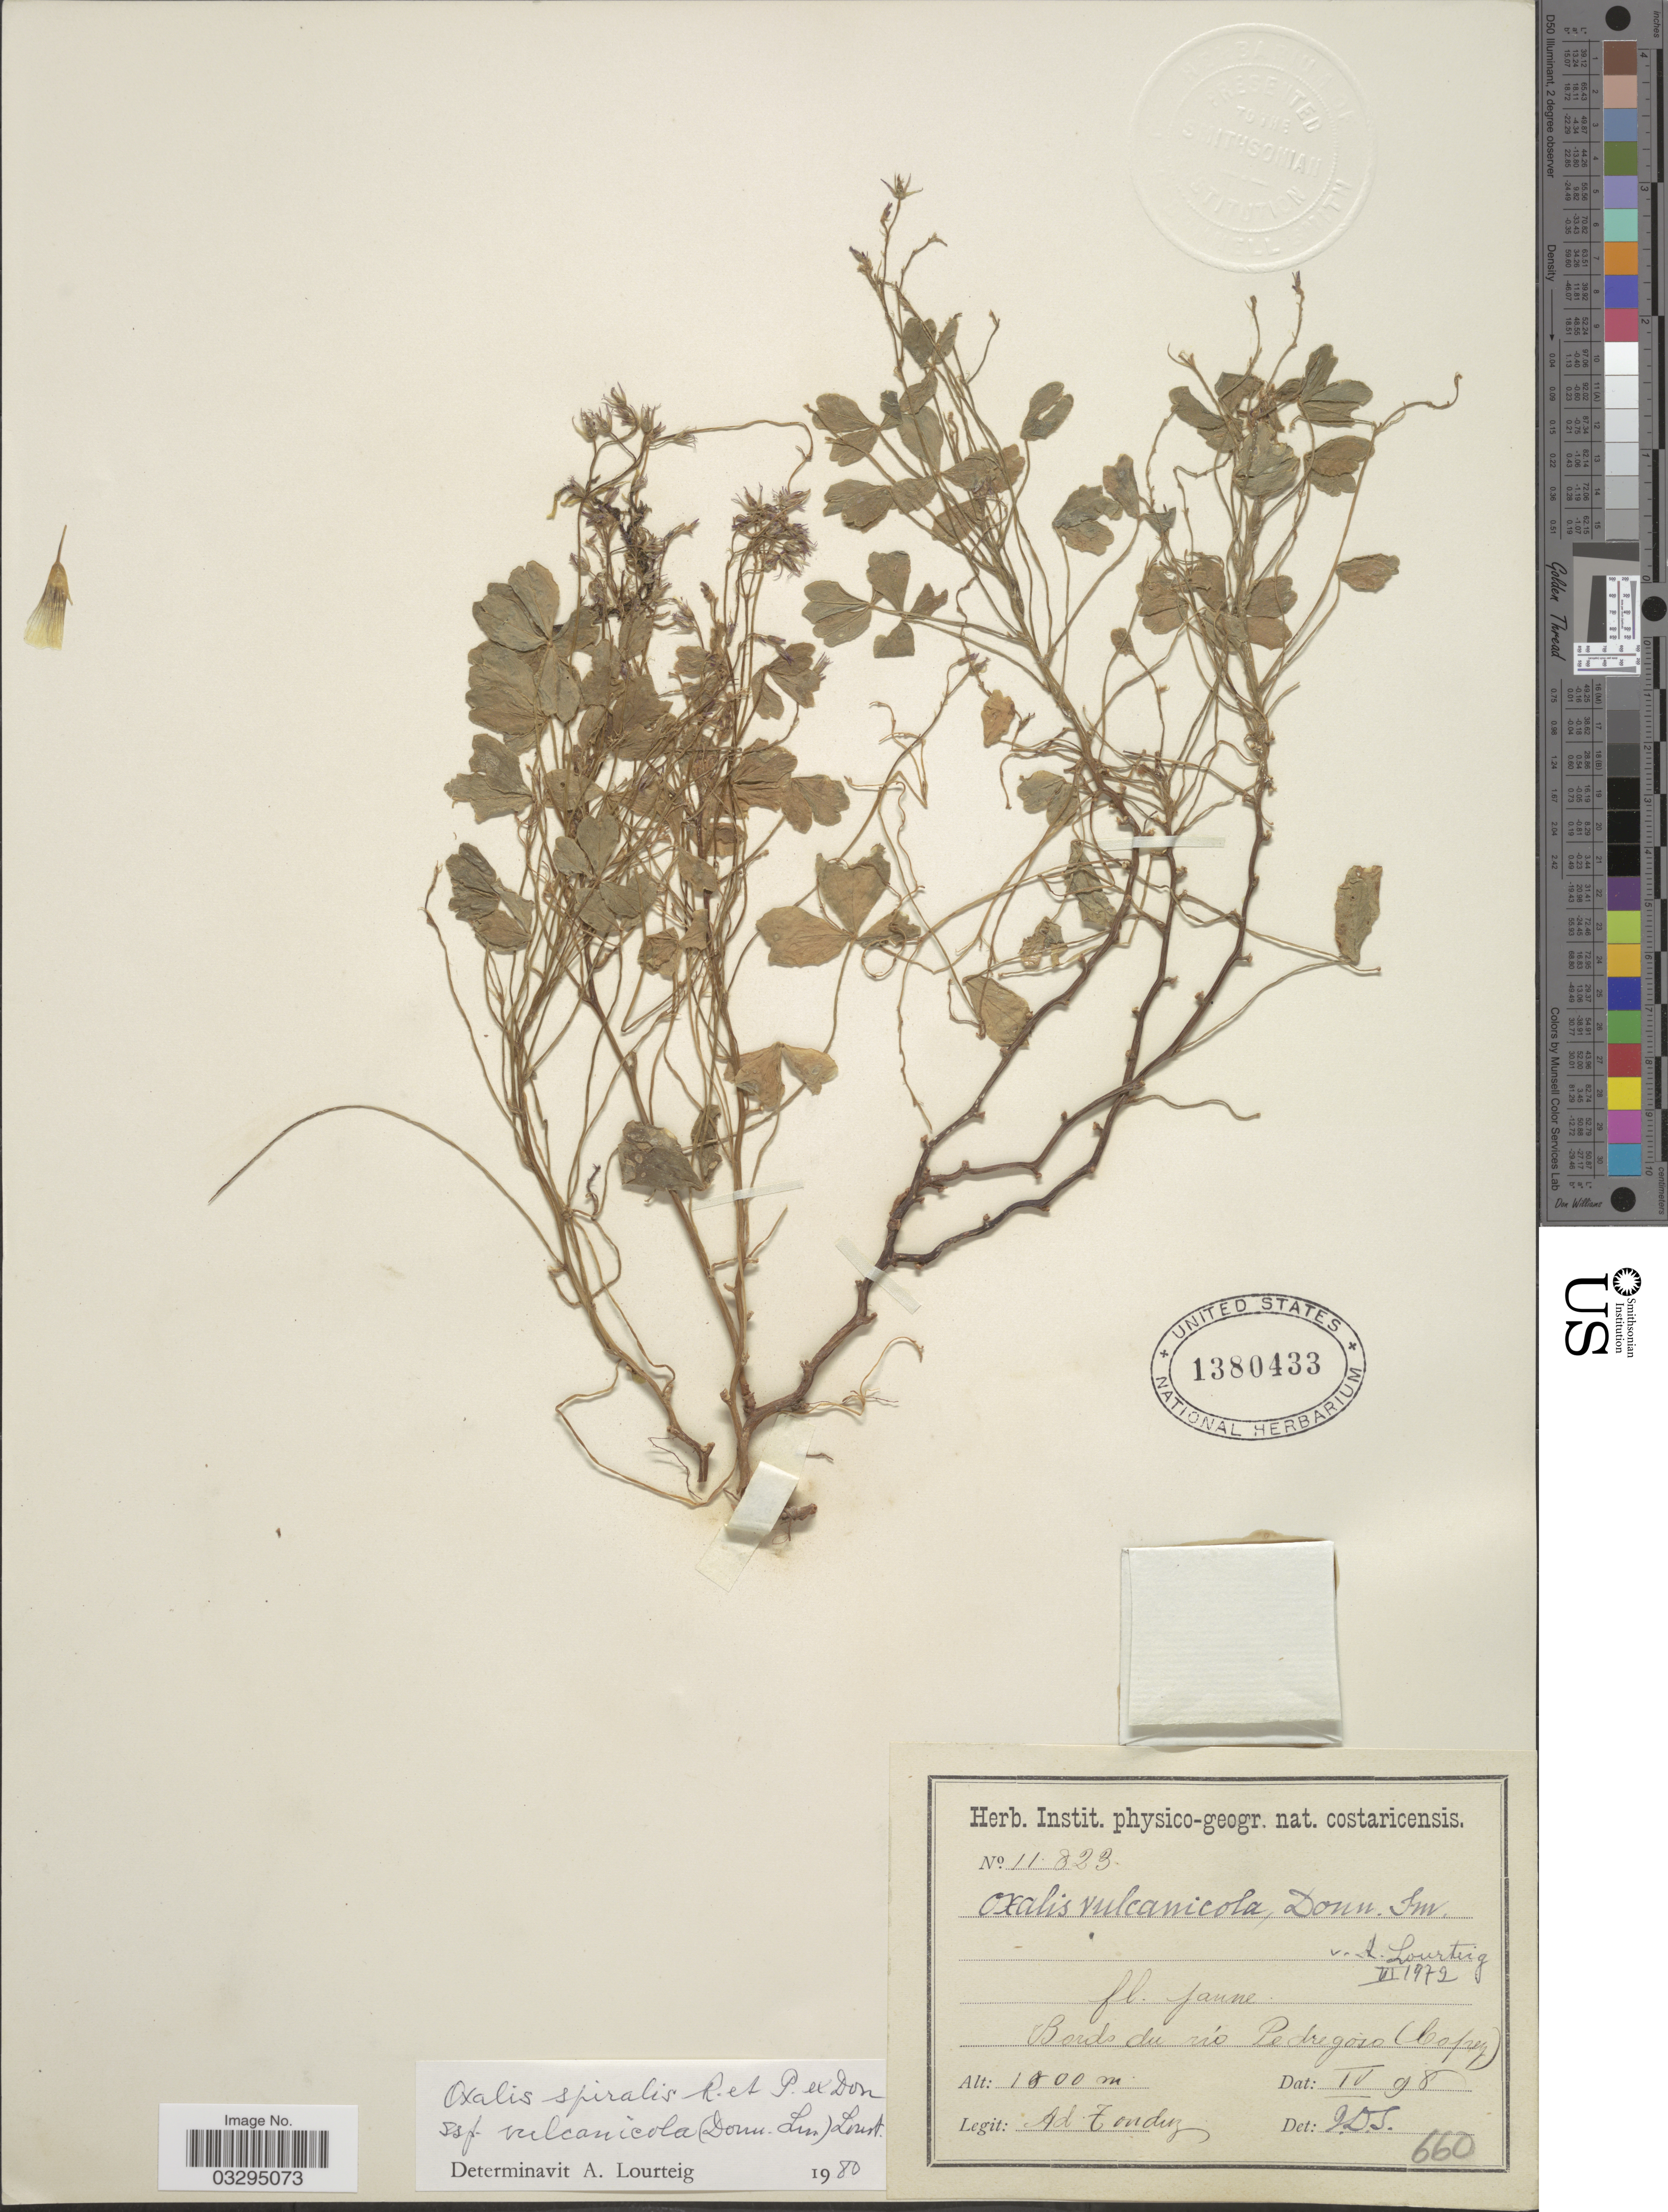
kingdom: Plantae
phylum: Tracheophyta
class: Magnoliopsida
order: Oxalidales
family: Oxalidaceae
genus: Oxalis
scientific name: Oxalis spiralis subsp. vulcanicola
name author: (Donn. Sm.) Lourteig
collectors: A. Tonduz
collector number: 11823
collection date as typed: Transcribed d/m/y: /6/98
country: Costa Rica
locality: Bords du río Pedregoso (Copey).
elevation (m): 1800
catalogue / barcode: US 1380433